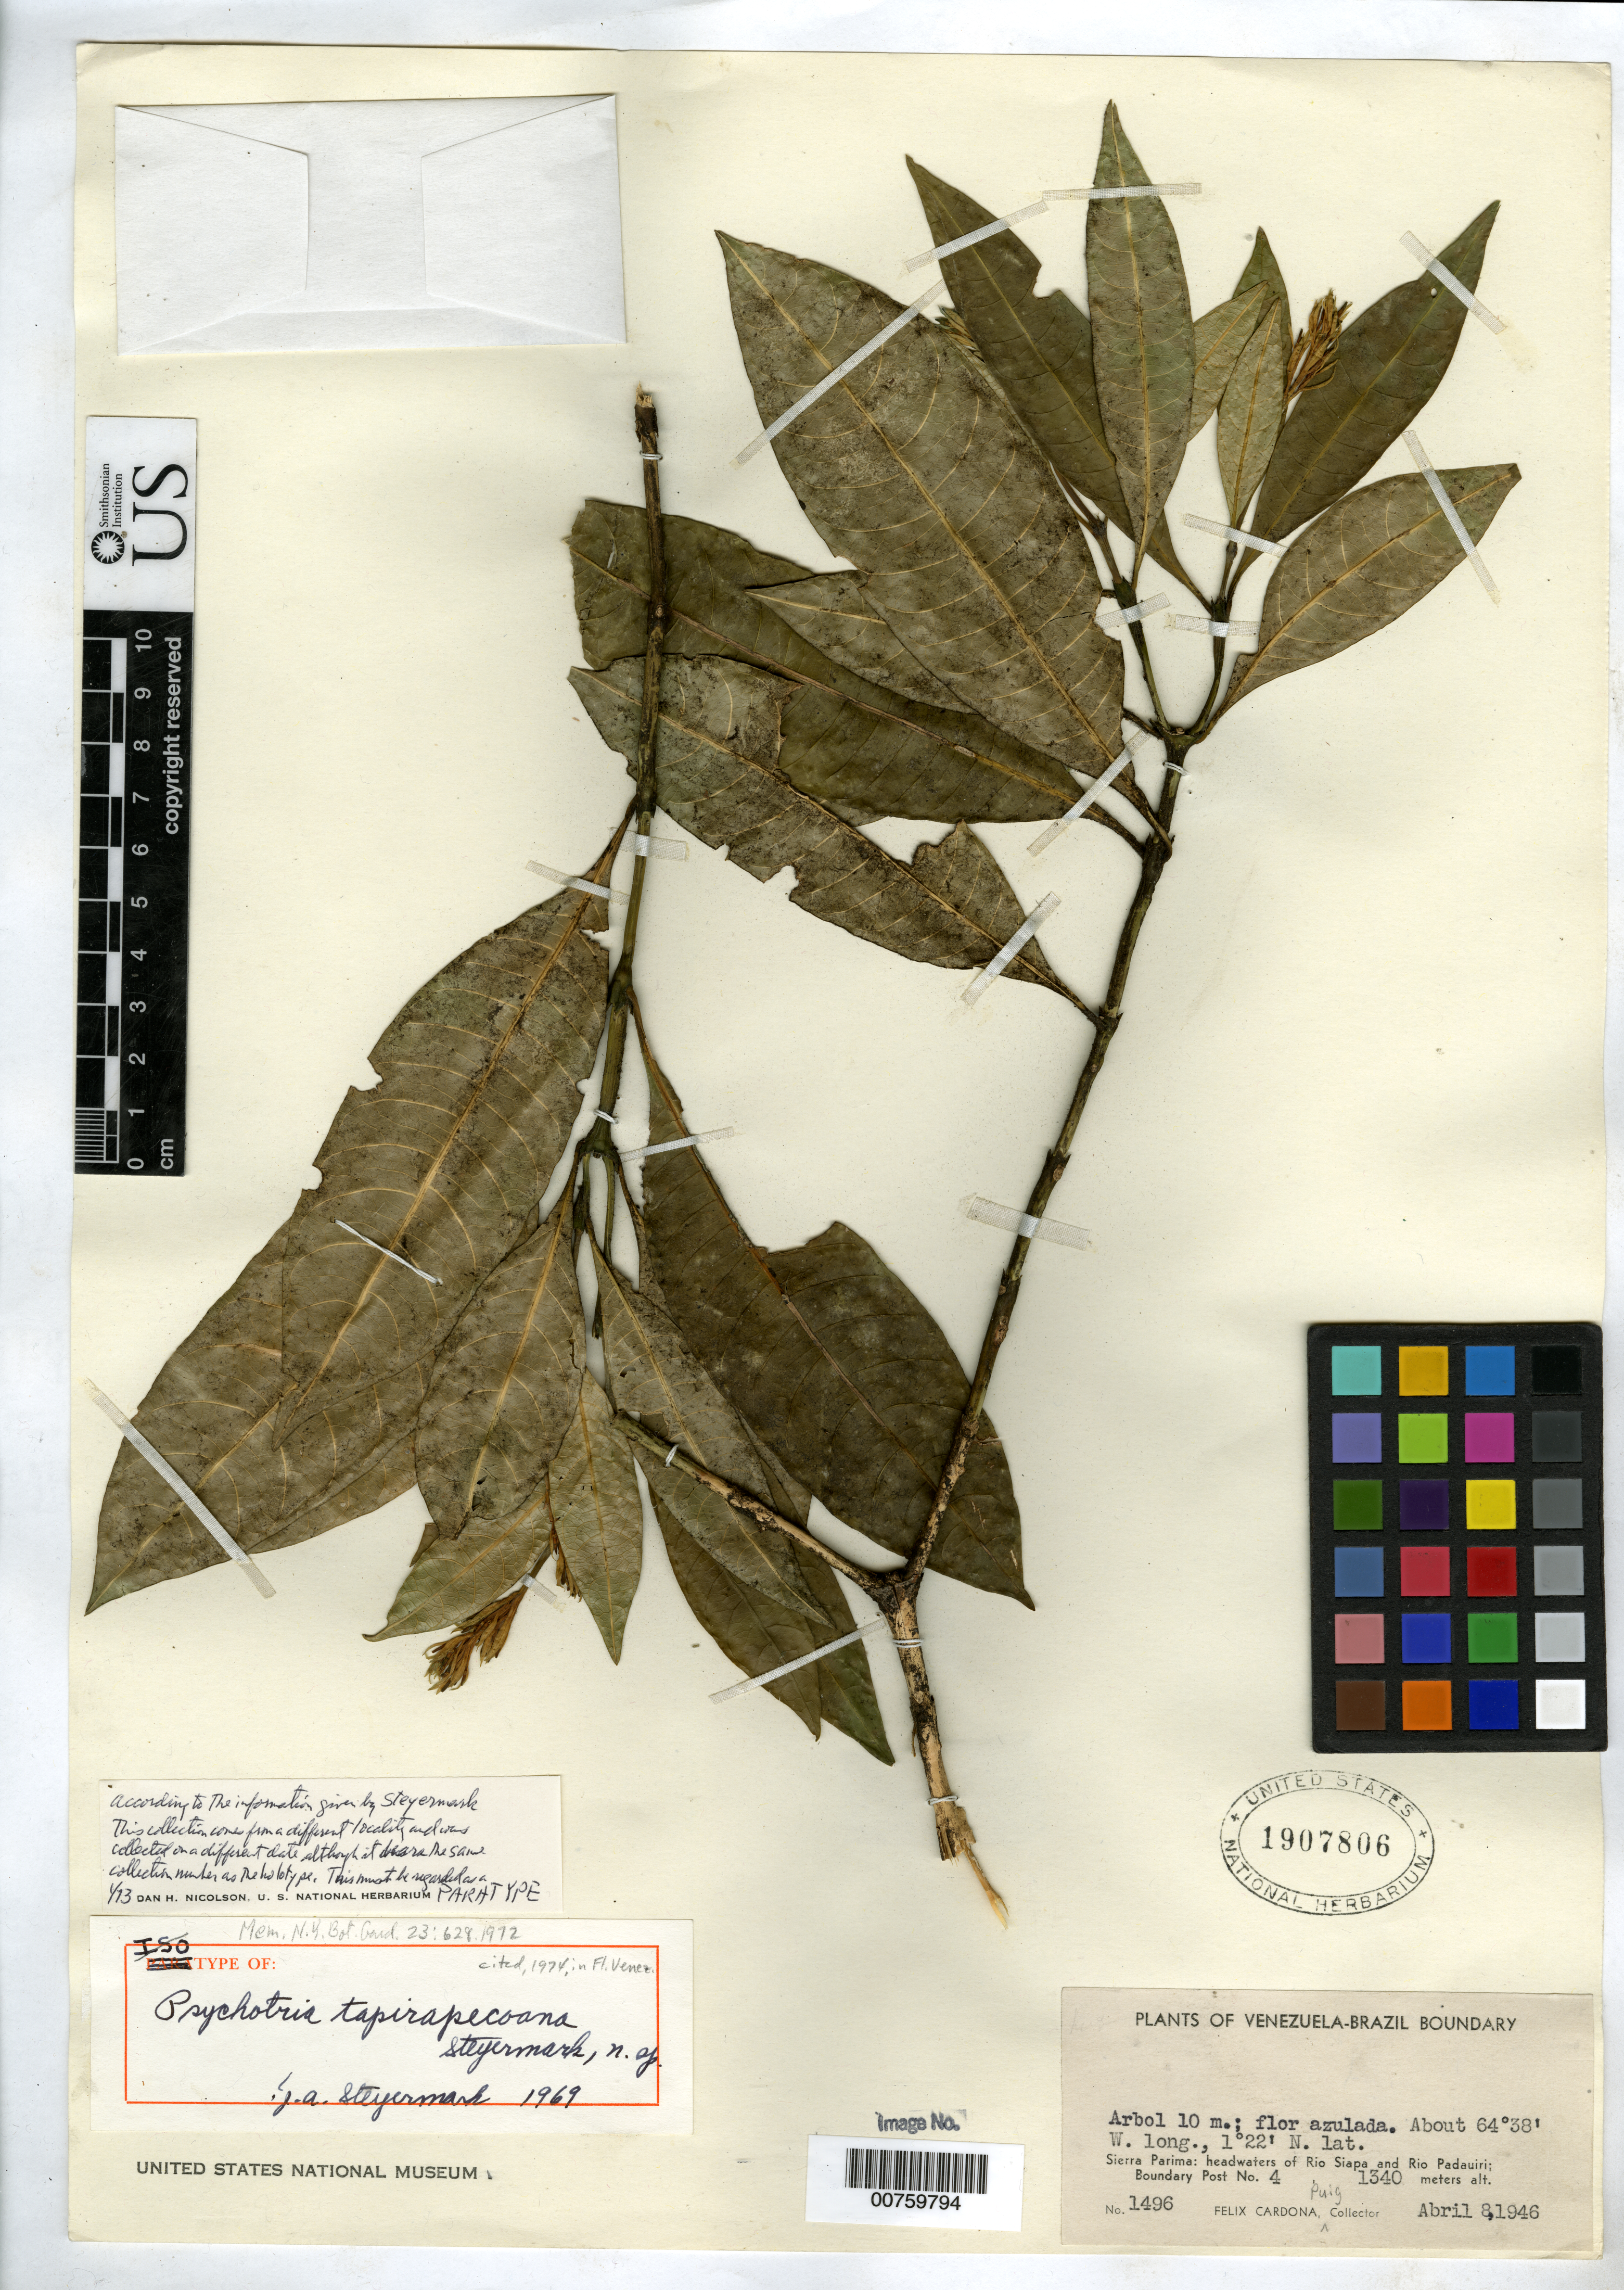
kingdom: Plantae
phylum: Tracheophyta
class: Magnoliopsida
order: Gentianales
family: Rubiaceae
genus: Psychotria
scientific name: Psychotria tapirapecoana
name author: Steyerm.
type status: Paratype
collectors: F. Cardona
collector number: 1496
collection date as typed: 08 Apr 1946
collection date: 1946-04-08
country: Brazil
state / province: Amazonas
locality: Sierra Parima: headwaters of Rio Siapa and Rio Padauiri.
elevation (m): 1340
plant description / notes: US sheet annotated (1969) and cited (1972) by Steyermark as "isotype" but from label data and discussion in protologue, dubiously a duplicate of the holotype (VEN) and almost certainly to be regarded as paratype.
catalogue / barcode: US 1907806